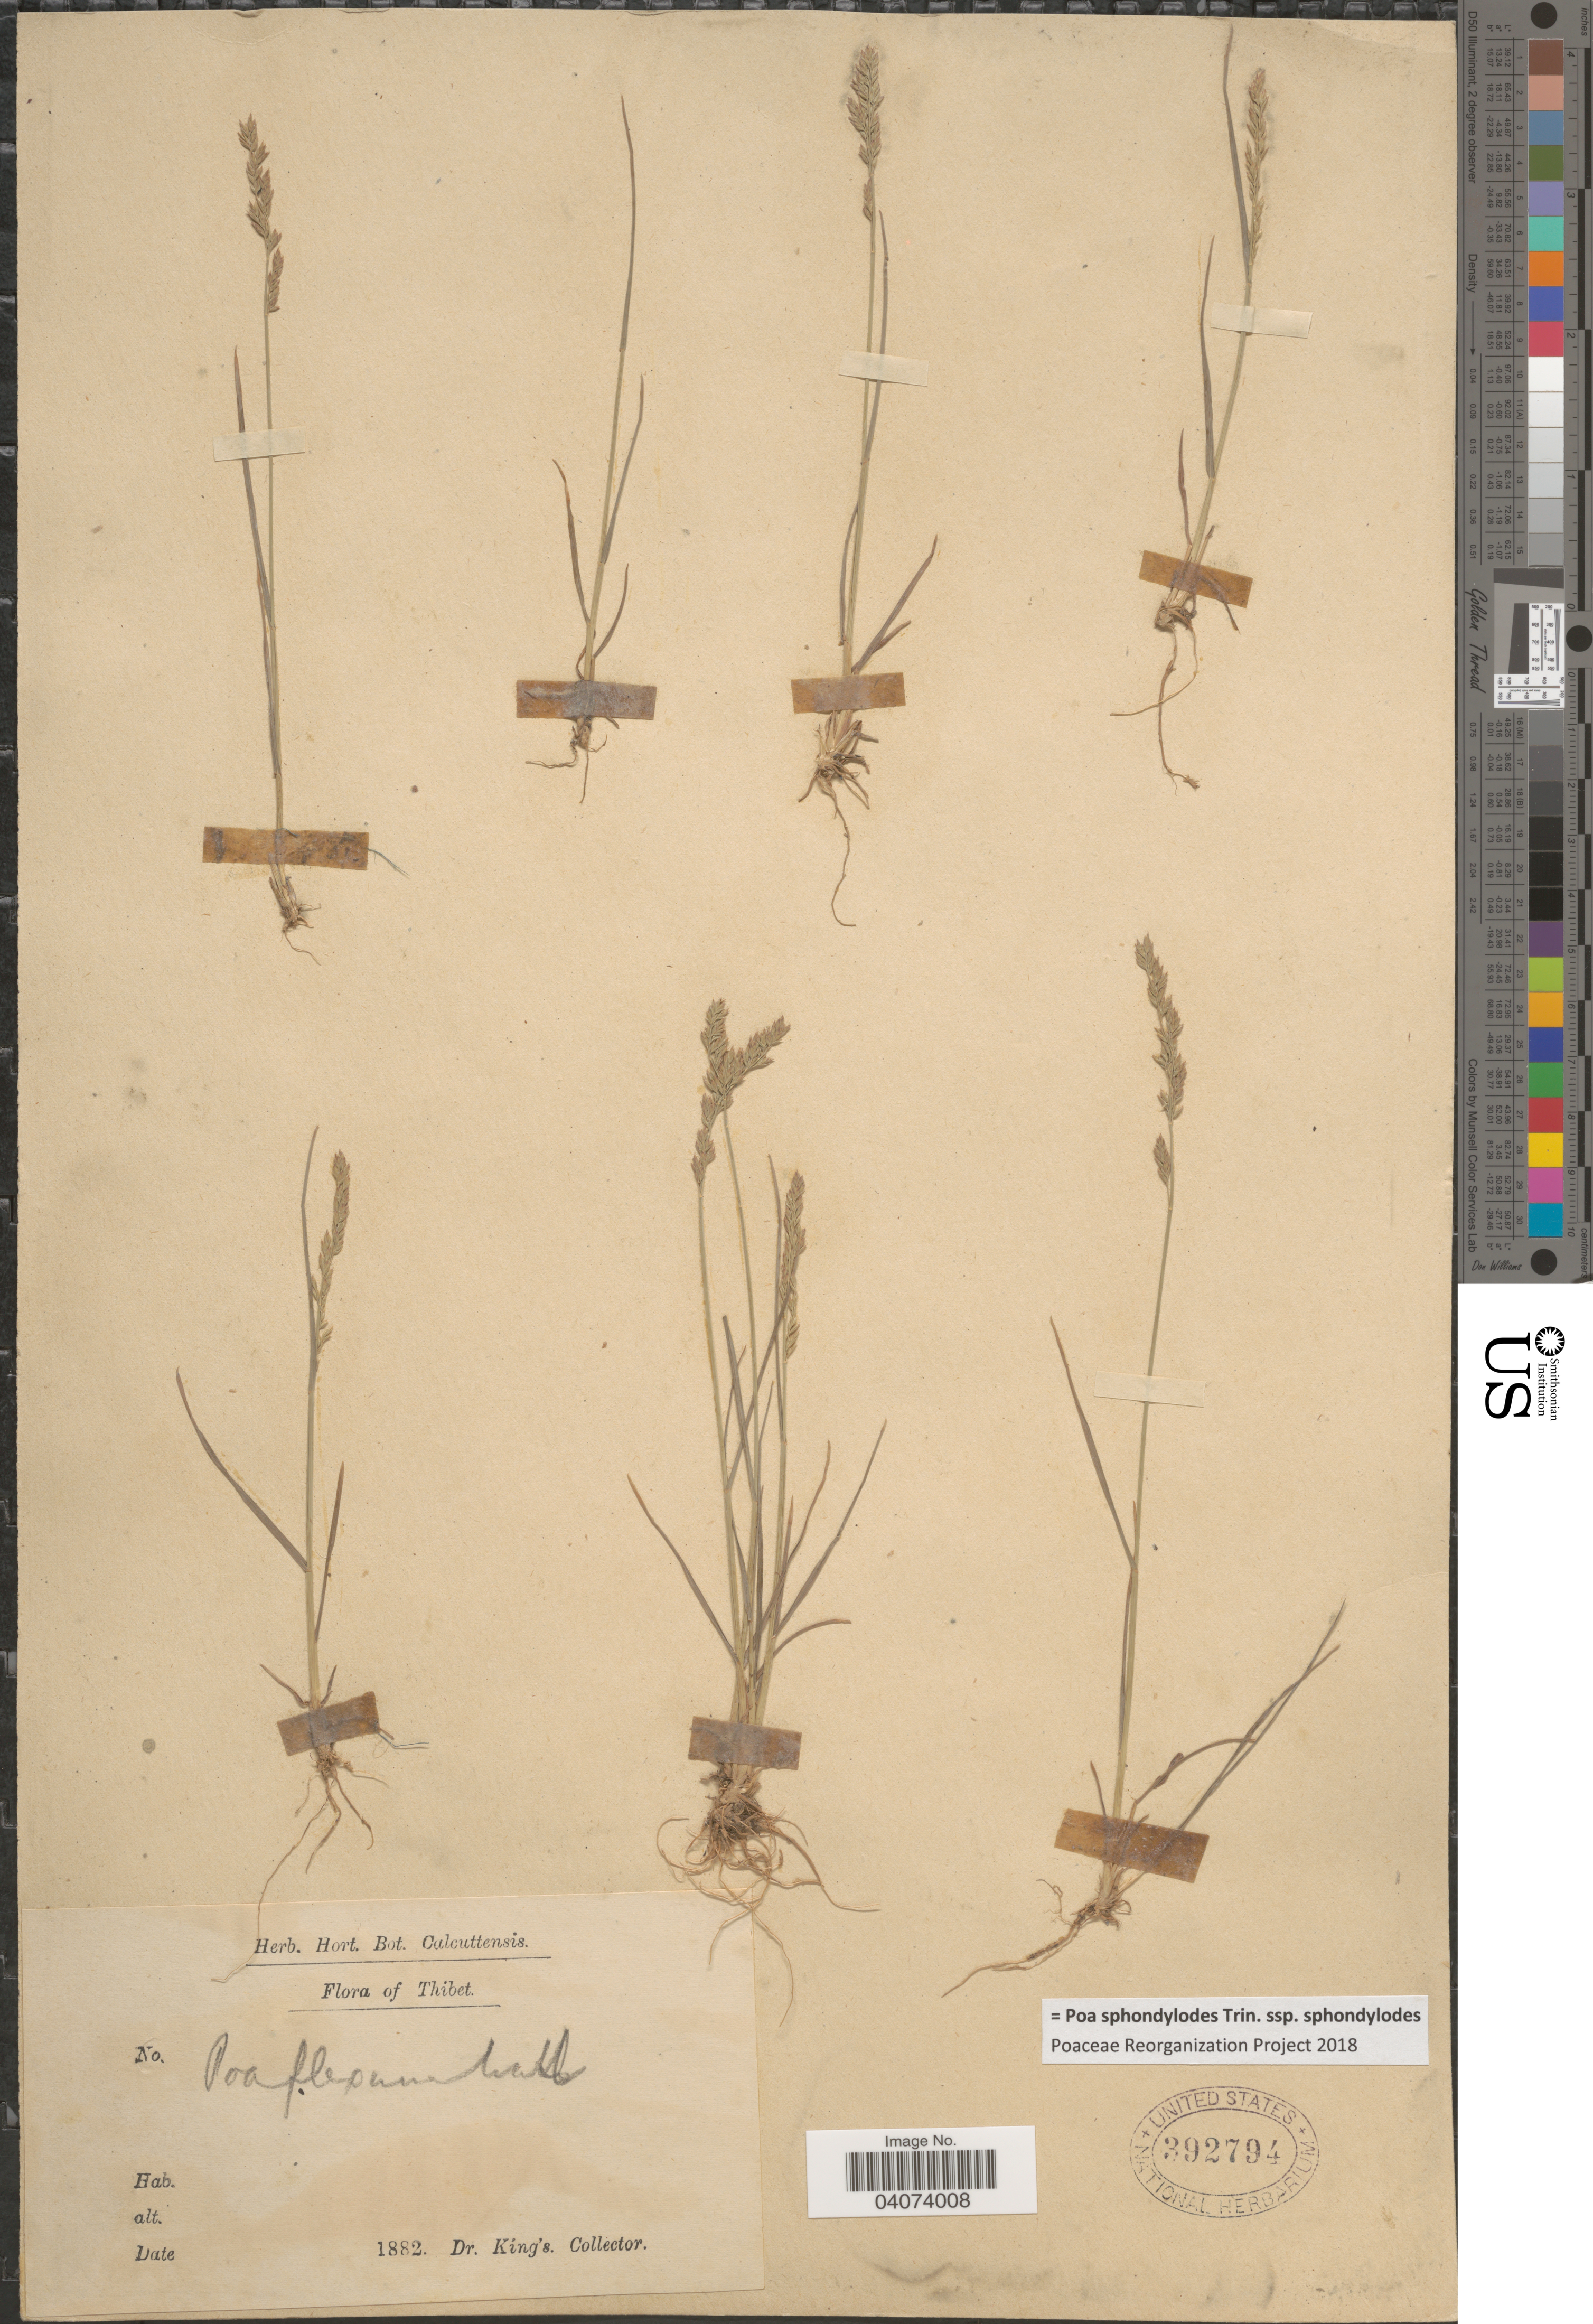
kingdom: Plantae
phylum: Tracheophyta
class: Liliopsida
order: Poales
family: Poaceae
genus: Poa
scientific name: Poa sphondylodes subsp. sphondylodes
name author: Trin.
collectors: Dr. King's collector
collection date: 1882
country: China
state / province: Xizang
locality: Thibet.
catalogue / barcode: US 392794